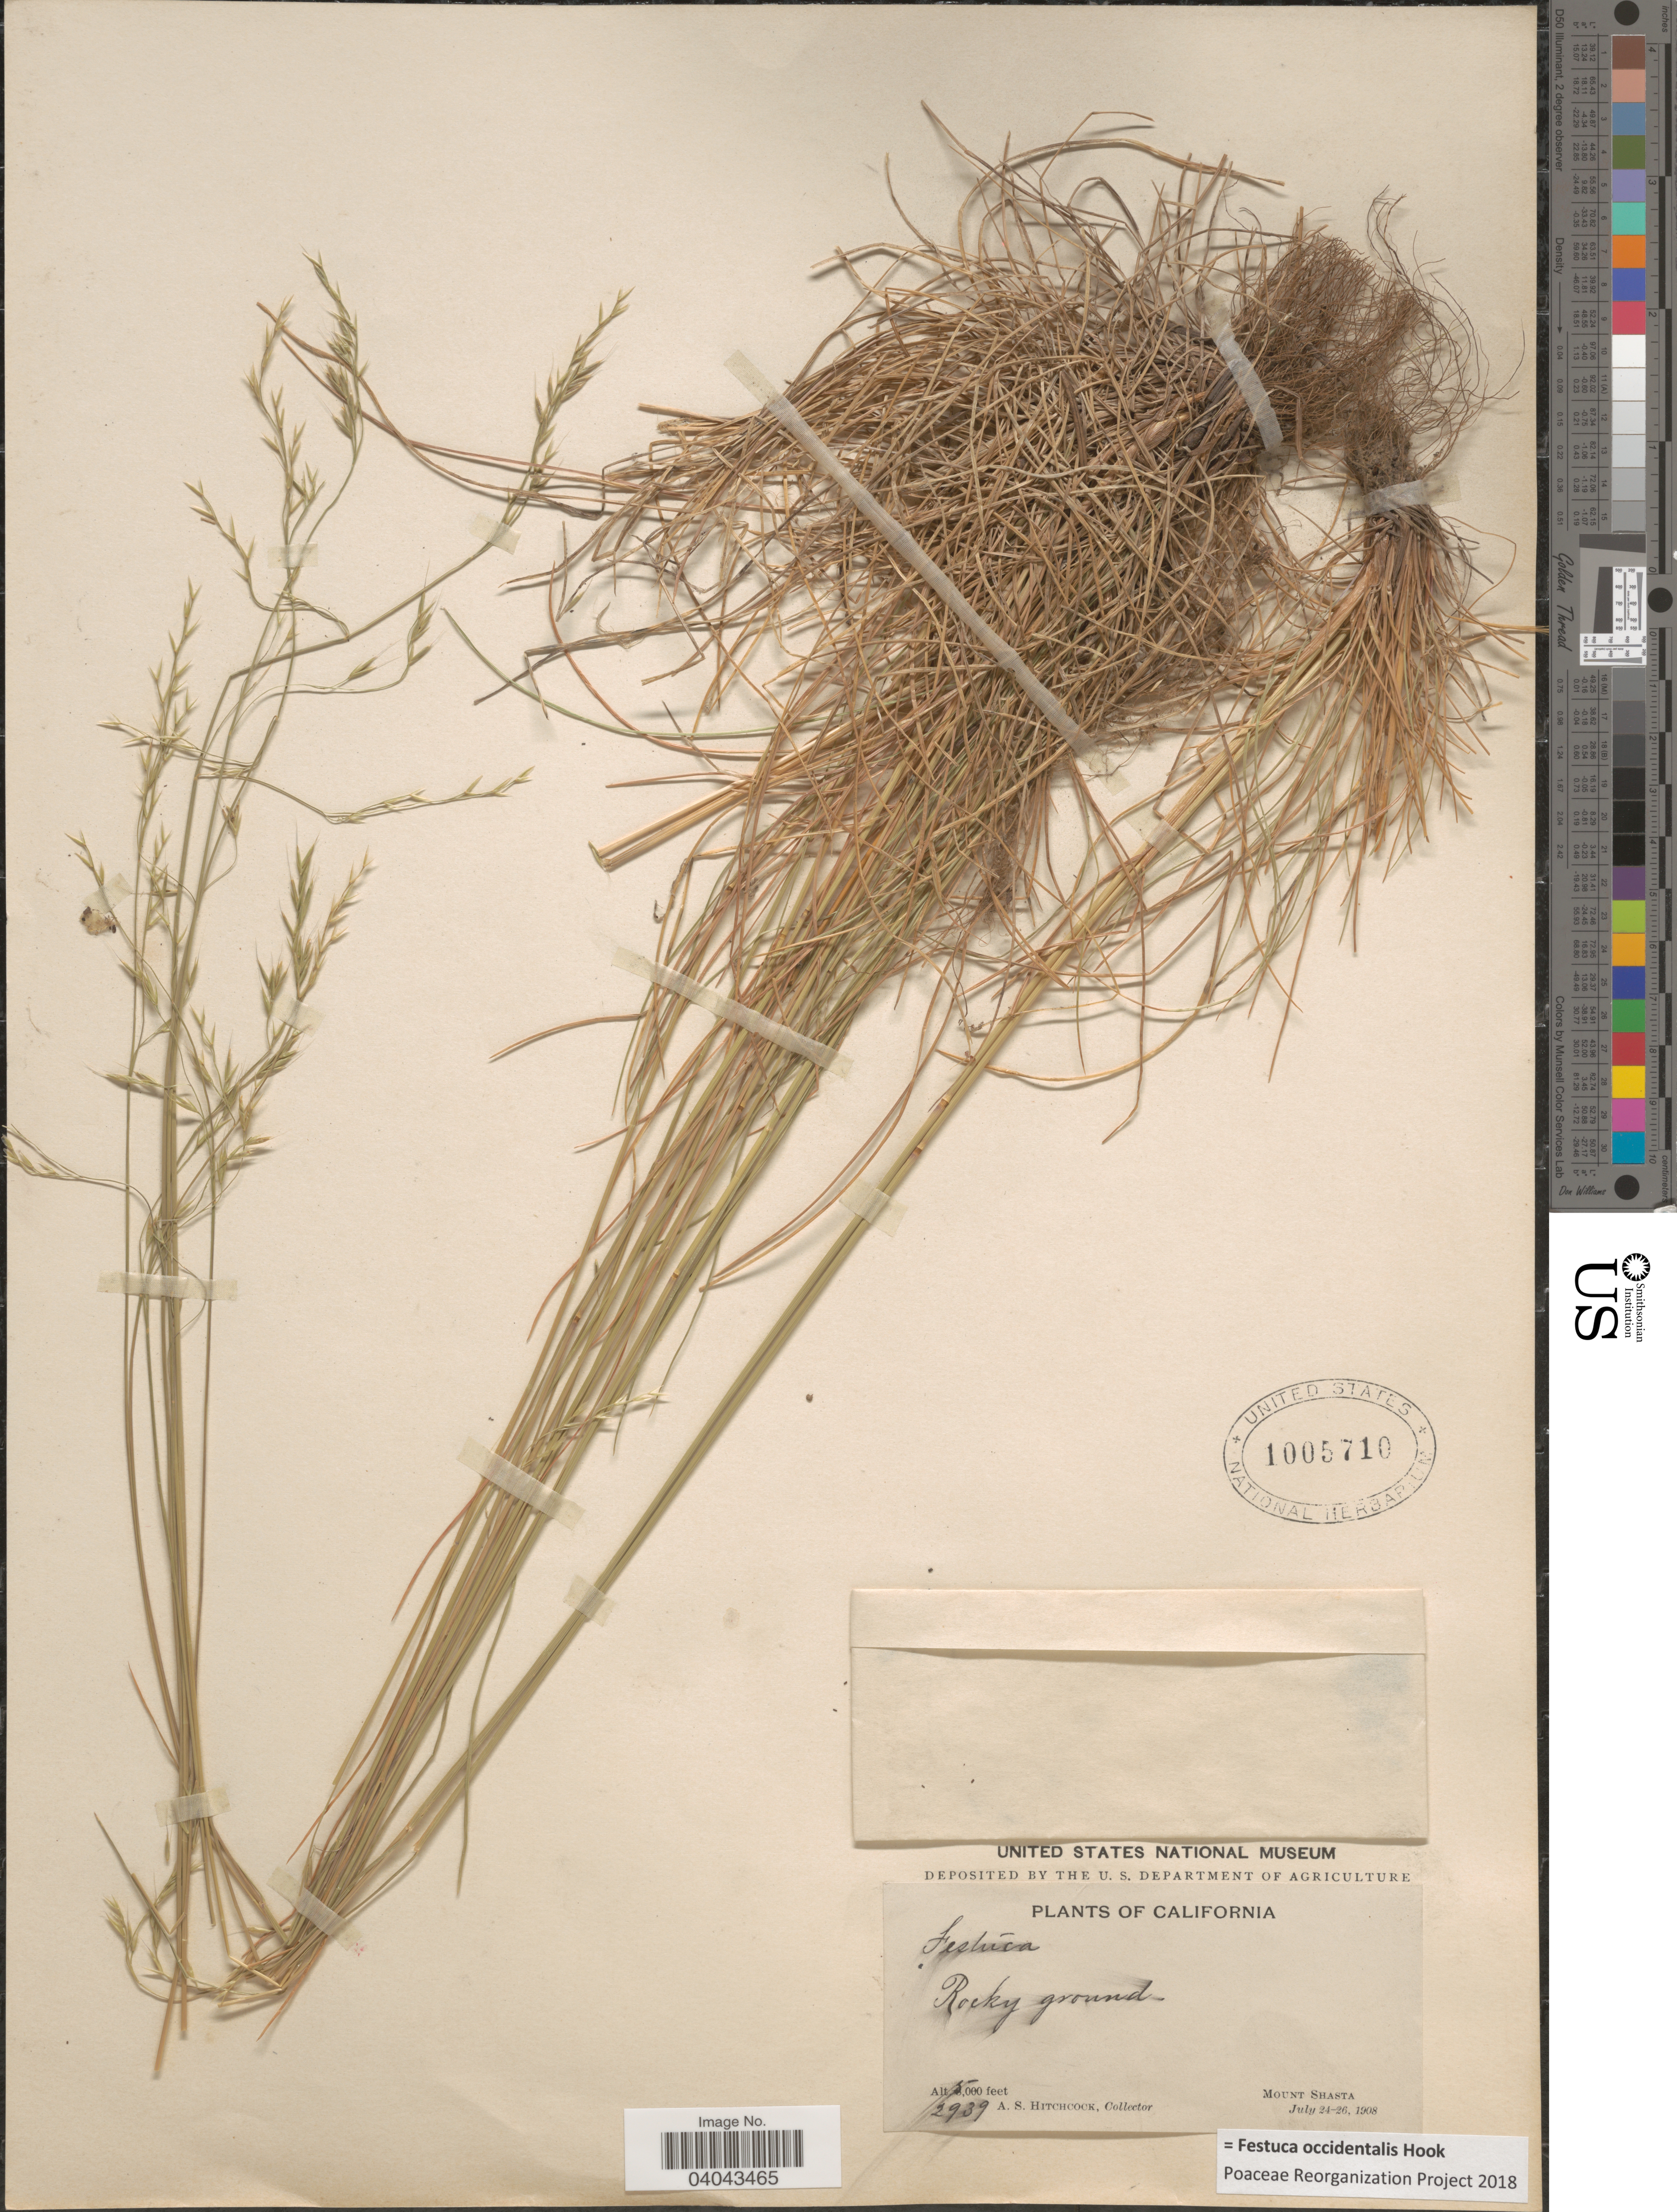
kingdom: Plantae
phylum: Tracheophyta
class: Liliopsida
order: Poales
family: Poaceae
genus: Festuca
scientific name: Festuca occidentalis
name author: Hook.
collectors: A. S. Hitchcock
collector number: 2939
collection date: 1908-07-24/1908-07-26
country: United States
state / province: California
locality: Mount Shasta.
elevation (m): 1524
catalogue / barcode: US 1005710